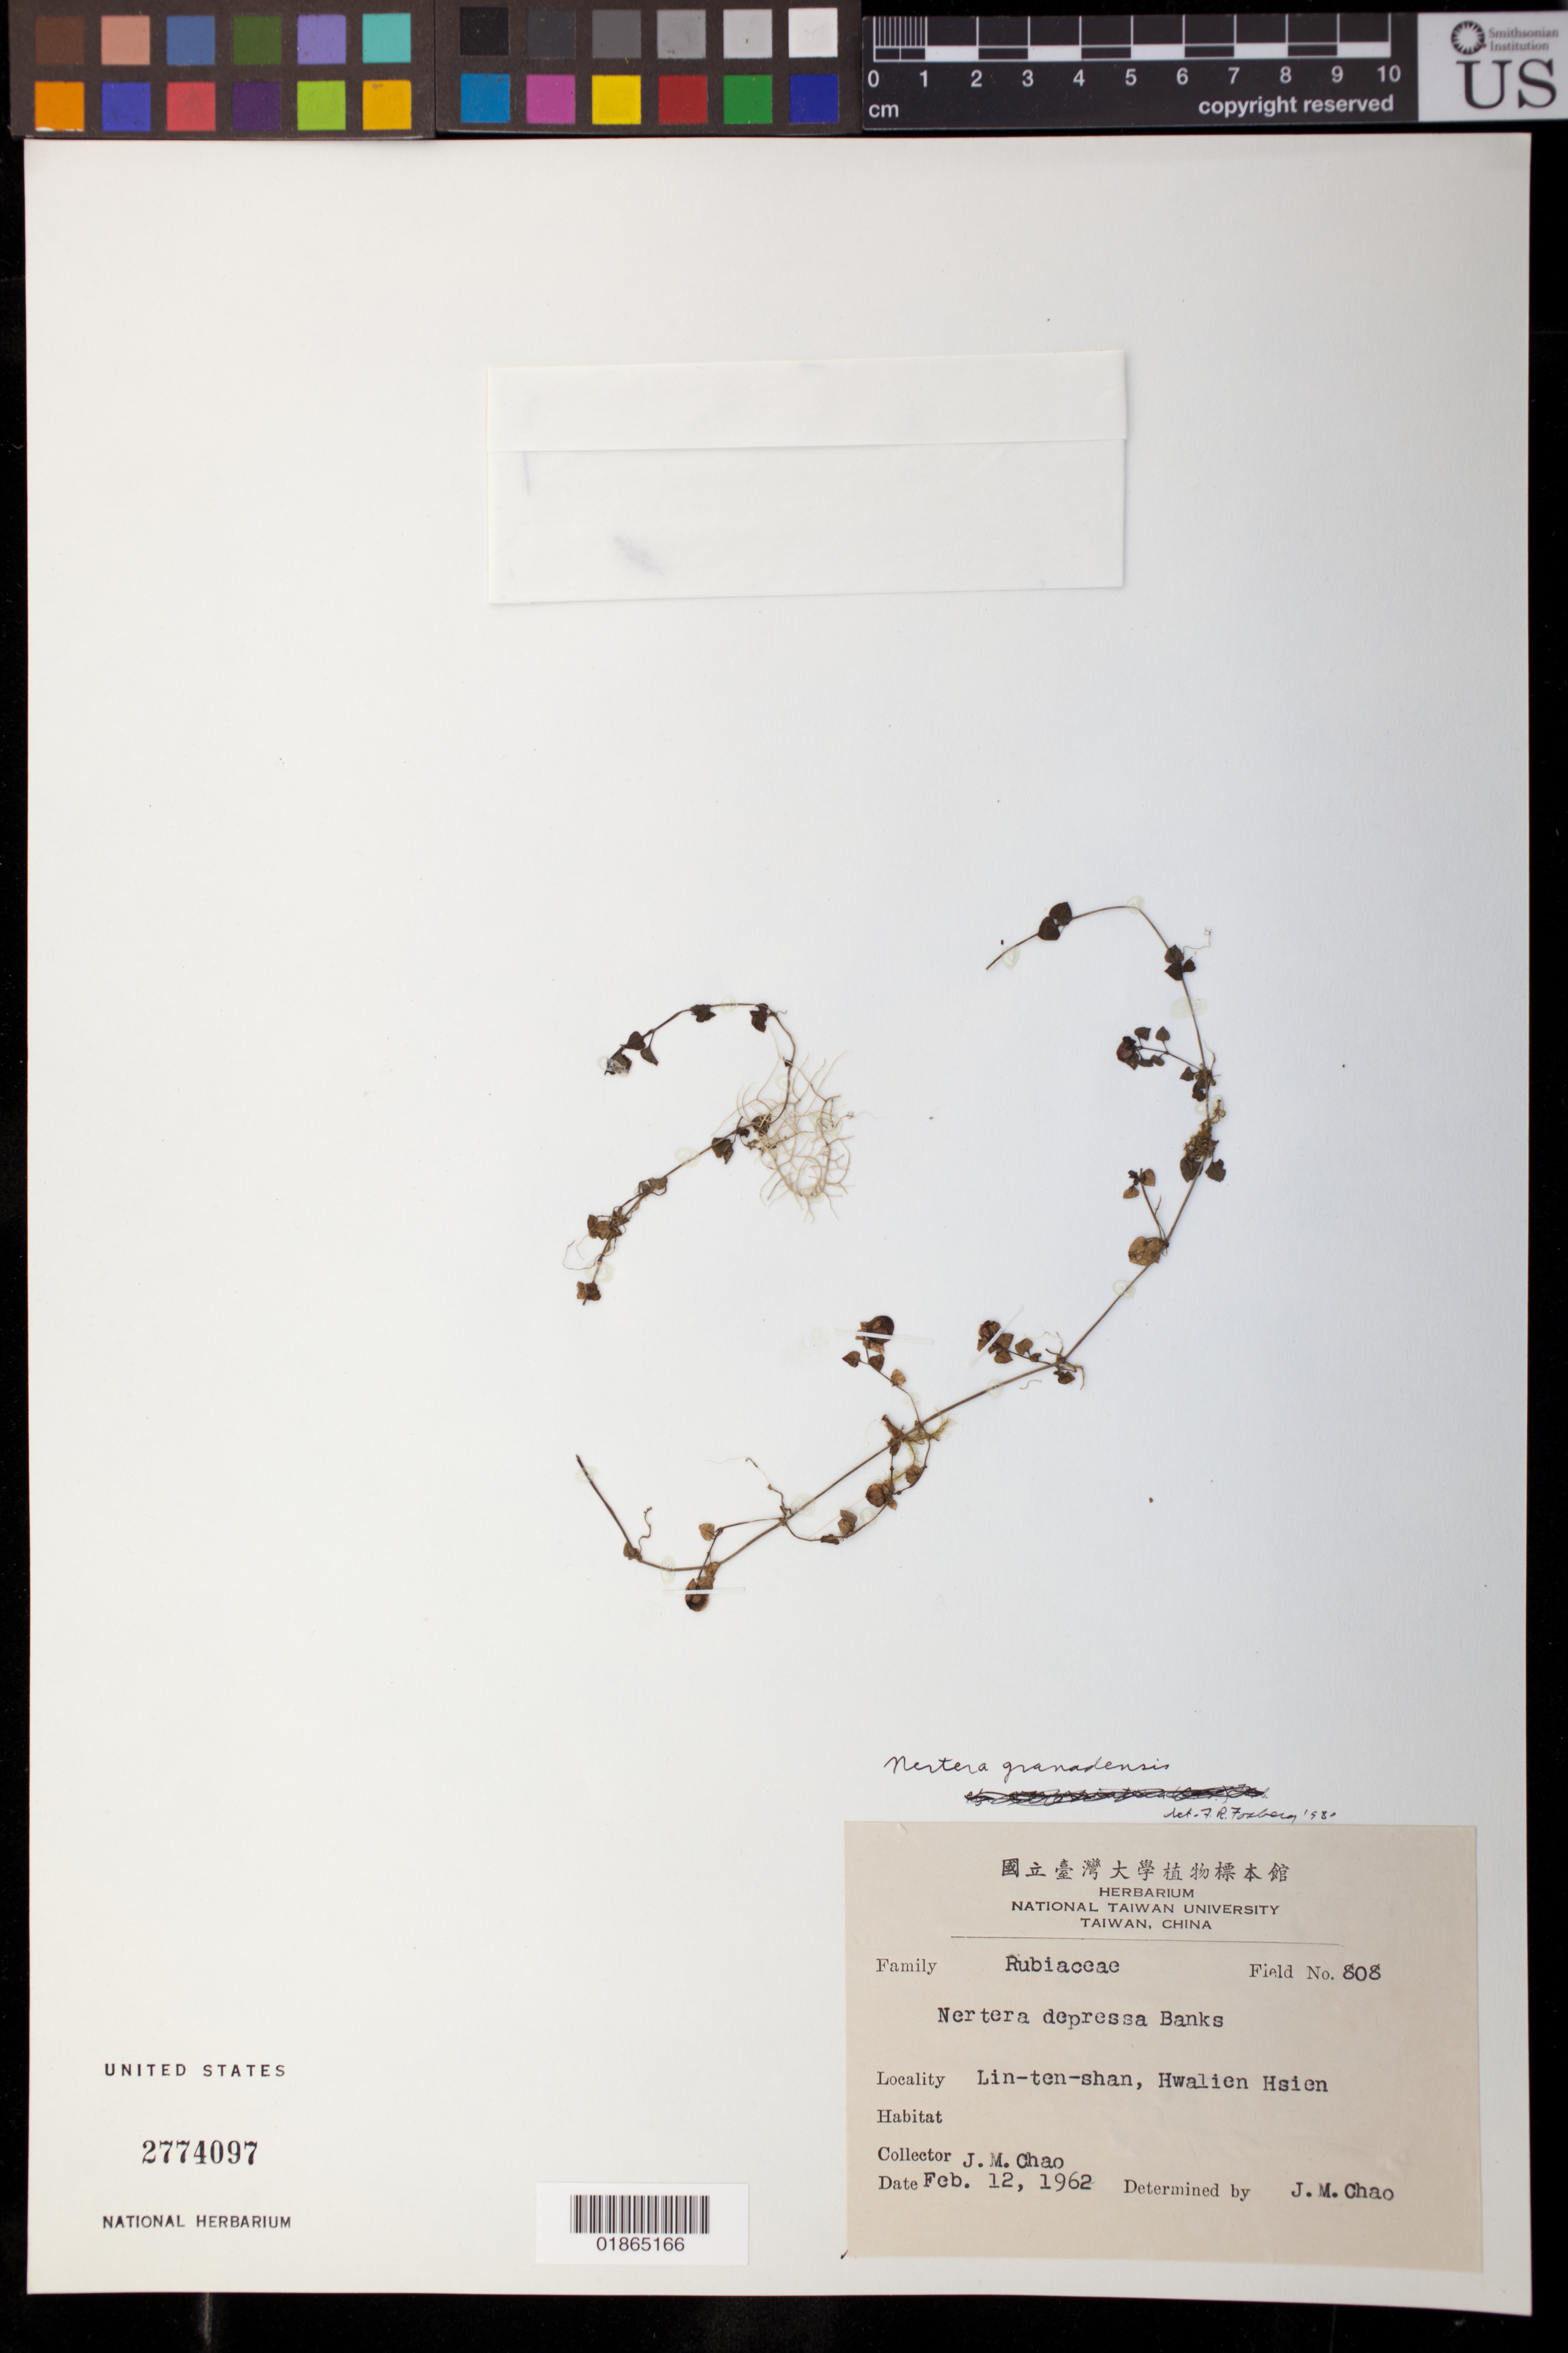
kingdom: Plantae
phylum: Tracheophyta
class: Magnoliopsida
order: Gentianales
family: Rubiaceae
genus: Nertera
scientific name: Nertera granadensis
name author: (Mutis ex L. f.) Druce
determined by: Fosberg, F. R.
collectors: J. Chao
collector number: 808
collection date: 1962-02-12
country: Taiwan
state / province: Hualien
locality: Lin-ten-shan, Hwalien Hsien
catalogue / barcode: US 2774097